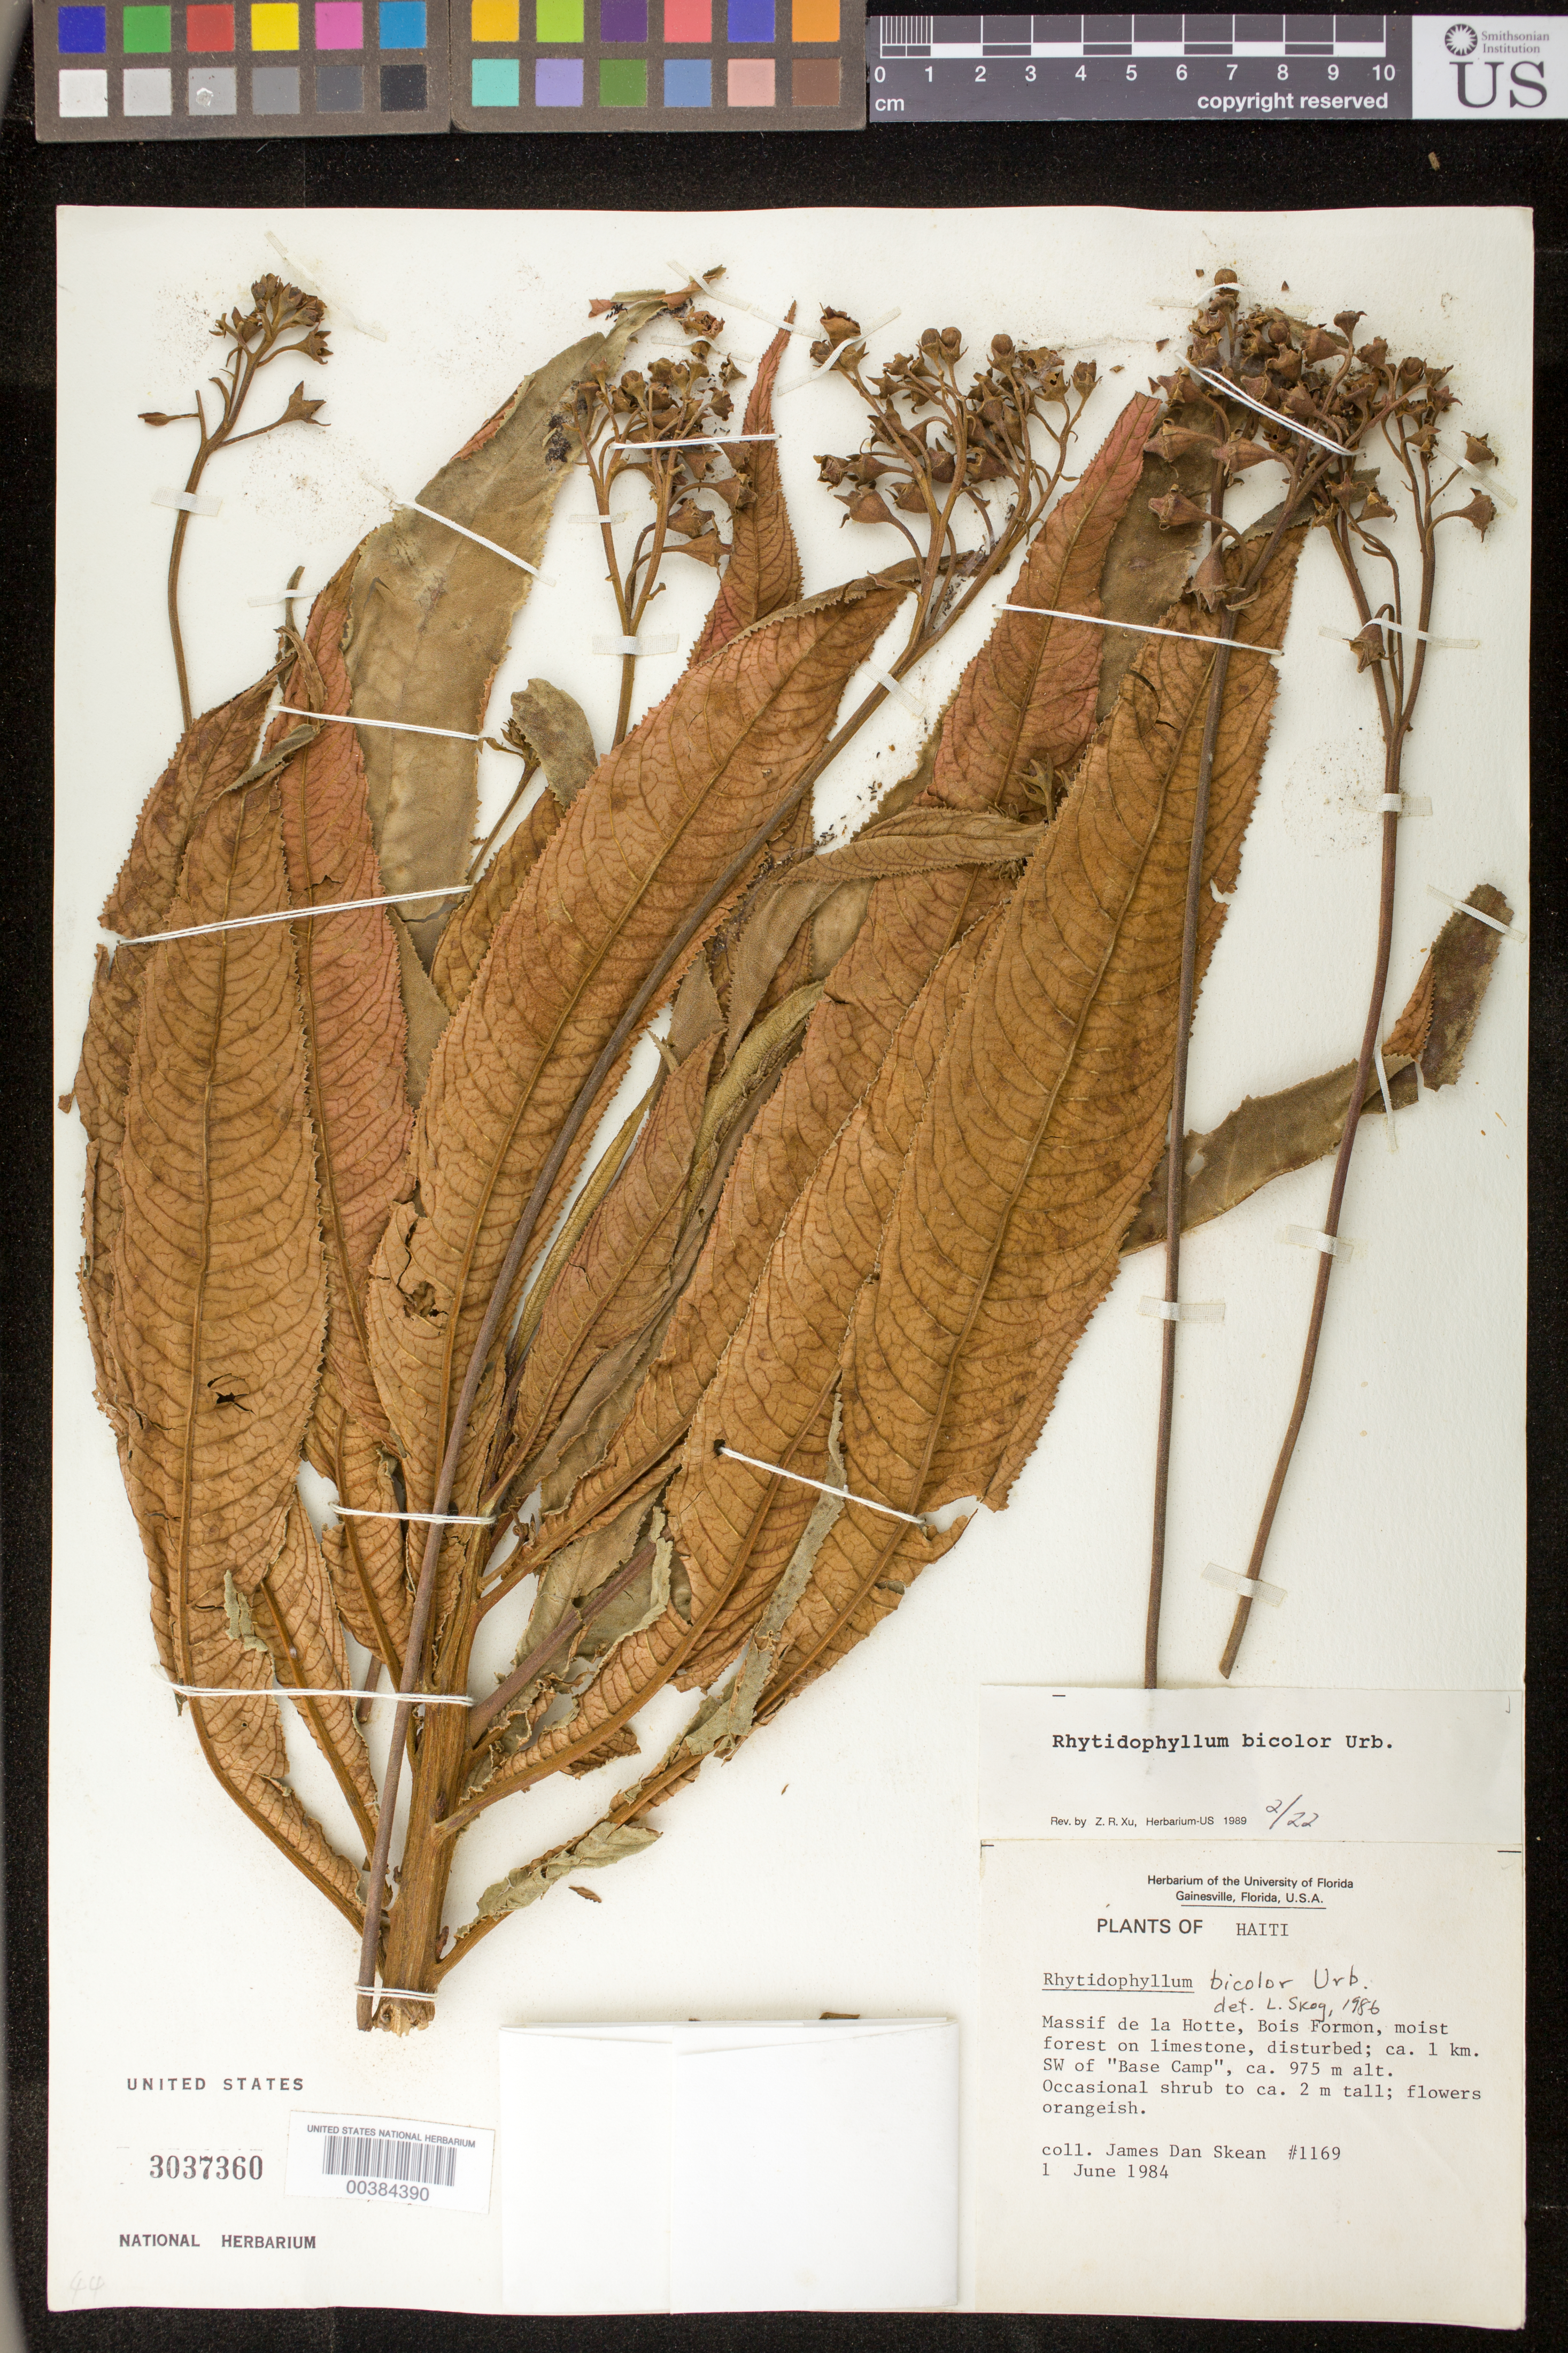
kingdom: Plantae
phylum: Tracheophyta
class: Magnoliopsida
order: Lamiales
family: Gesneriaceae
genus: Gesneria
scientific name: Gesneria bicolor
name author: (Urban) Simon Joly & J.L. Clark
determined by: Skog, Laurence E.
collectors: J. Skean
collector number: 1169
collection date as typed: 01 Jun 1984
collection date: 1984-06-01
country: Haiti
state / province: Sud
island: Hispaniola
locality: Massif de la Hotte, Bois Formon; ca. 1 km SW of "Base Camp"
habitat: Moist forest on limestone, disturbed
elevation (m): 975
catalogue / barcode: US 3037360